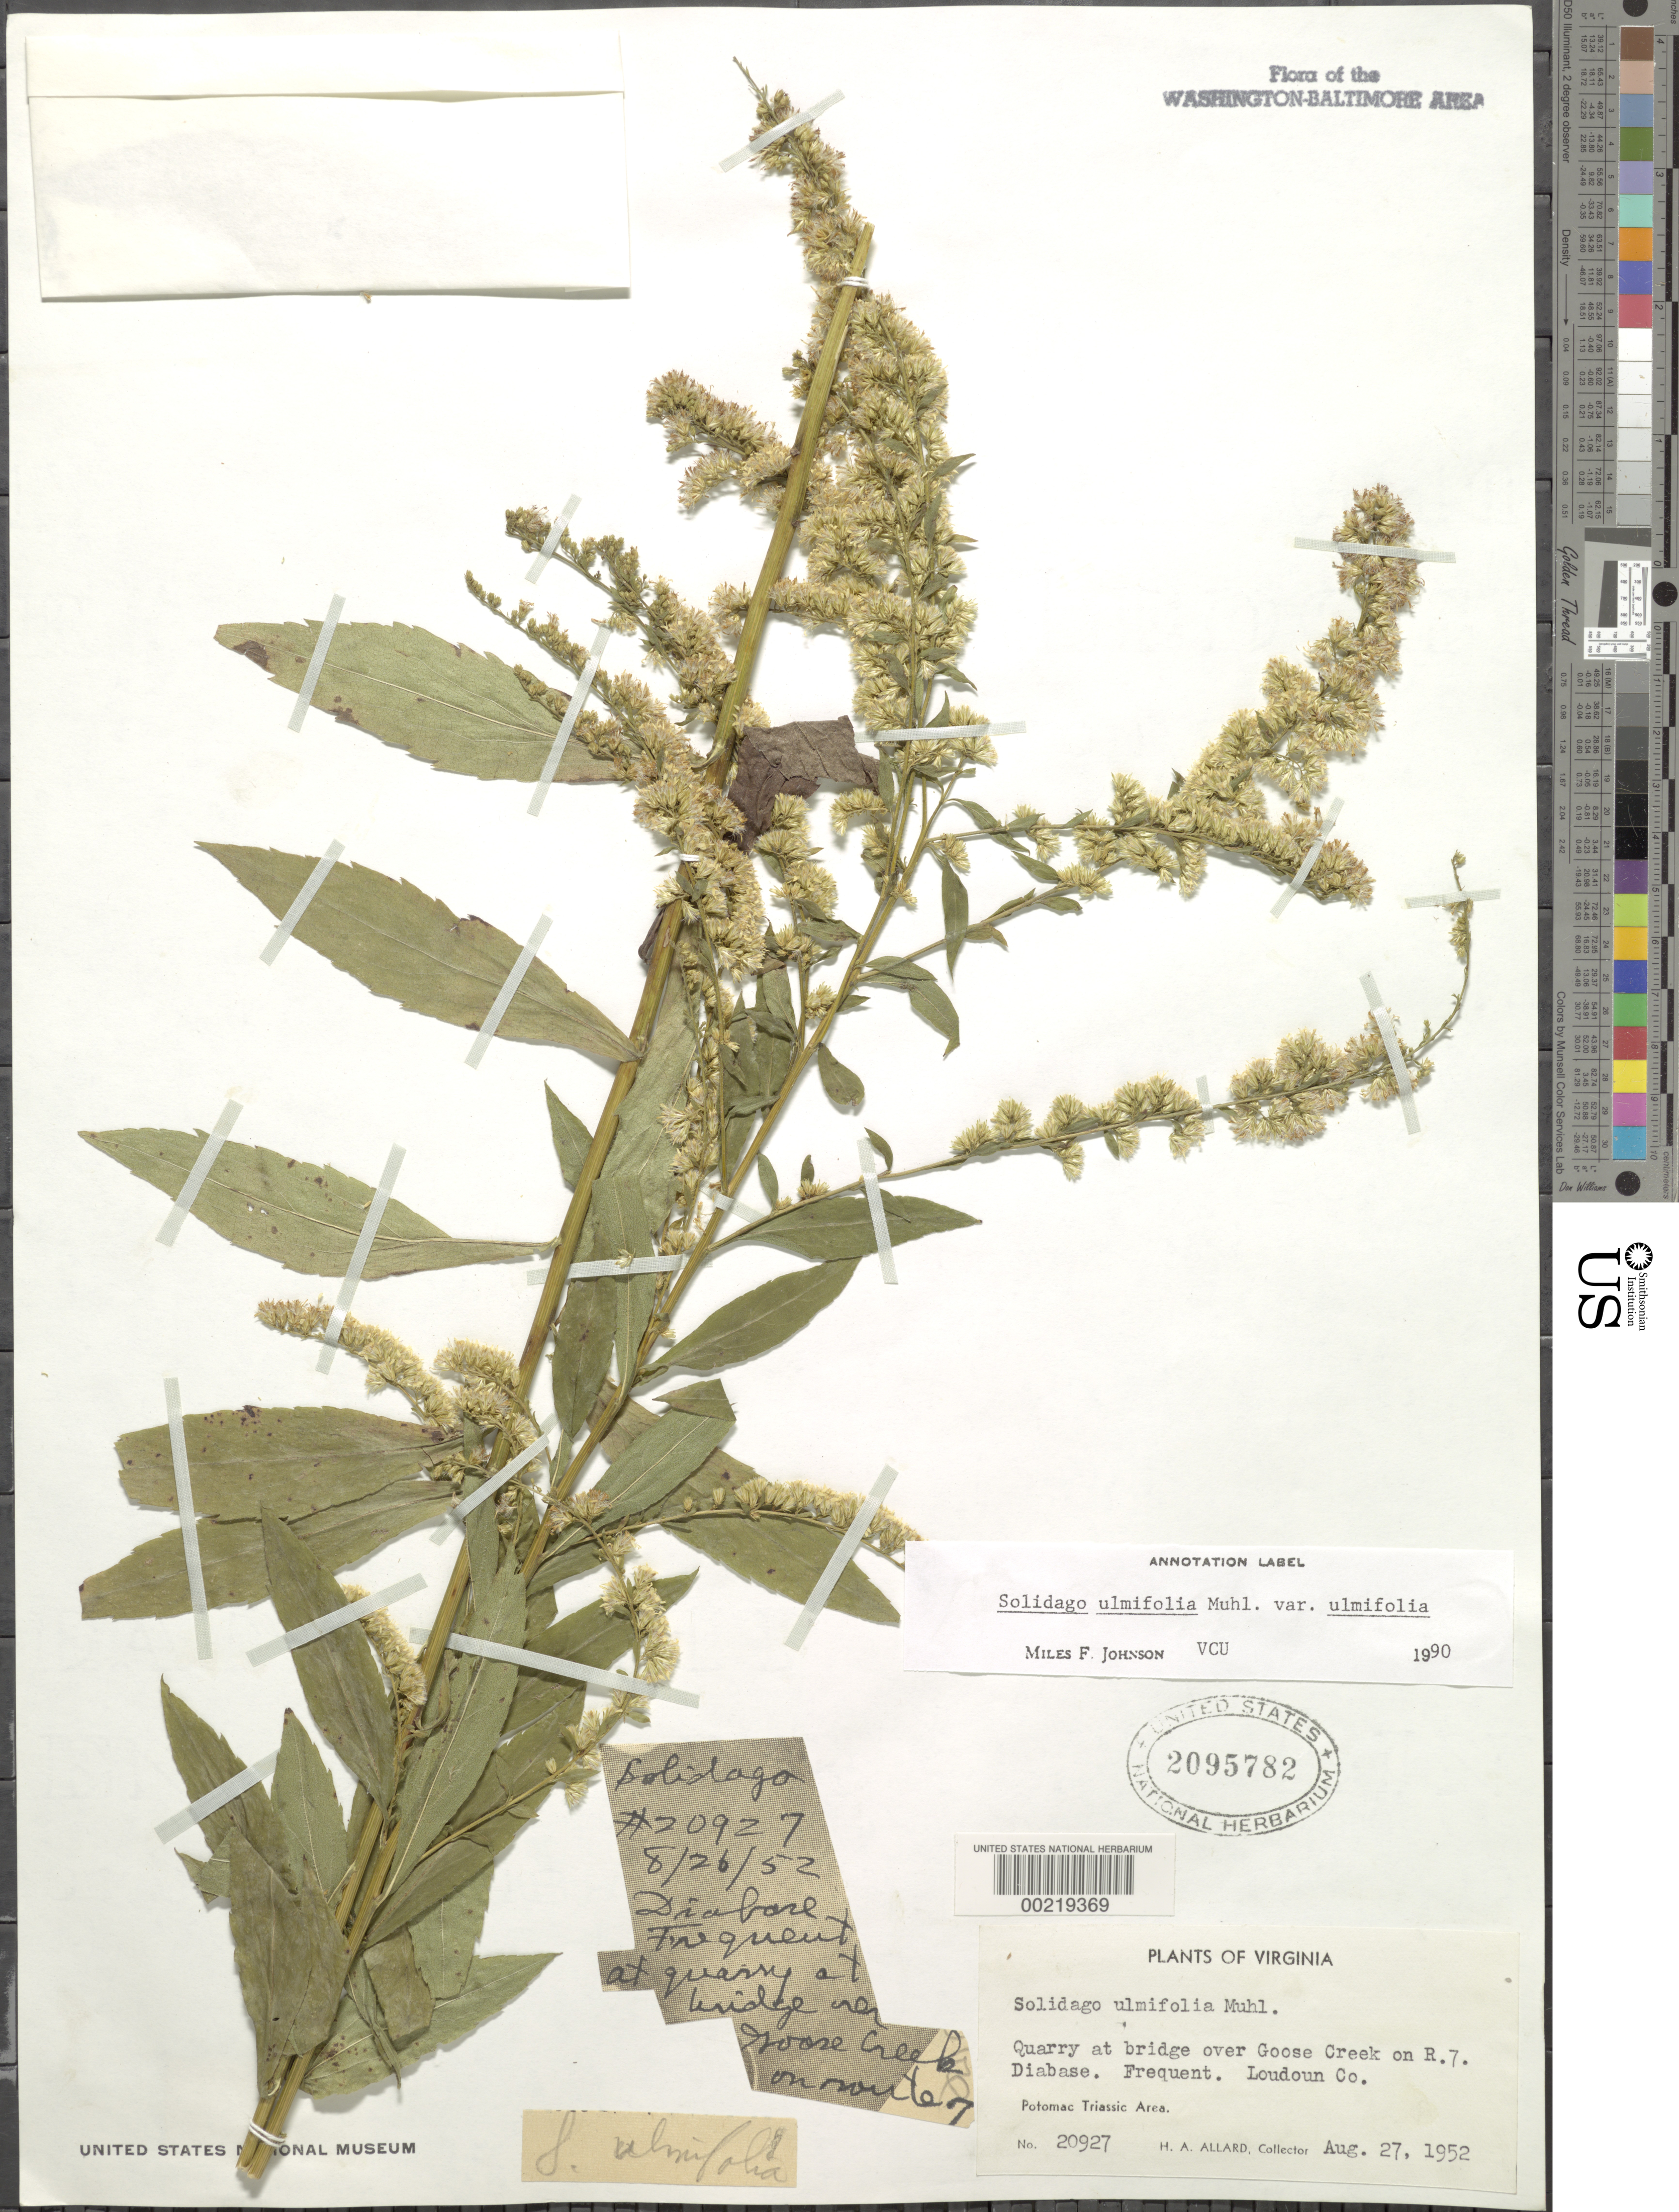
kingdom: Plantae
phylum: Tracheophyta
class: Magnoliopsida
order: Asterales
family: Asteraceae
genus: Solidago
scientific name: Solidago ulmifolia var. ulmifolia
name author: Muhl.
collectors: H. A. Allard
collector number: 20927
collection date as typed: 27 Aug 1952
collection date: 1952-08-27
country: United States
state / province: Virginia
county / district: Loudoun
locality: Quarry at Rt. 7 Bridge over Goose Creek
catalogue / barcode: US 2095782